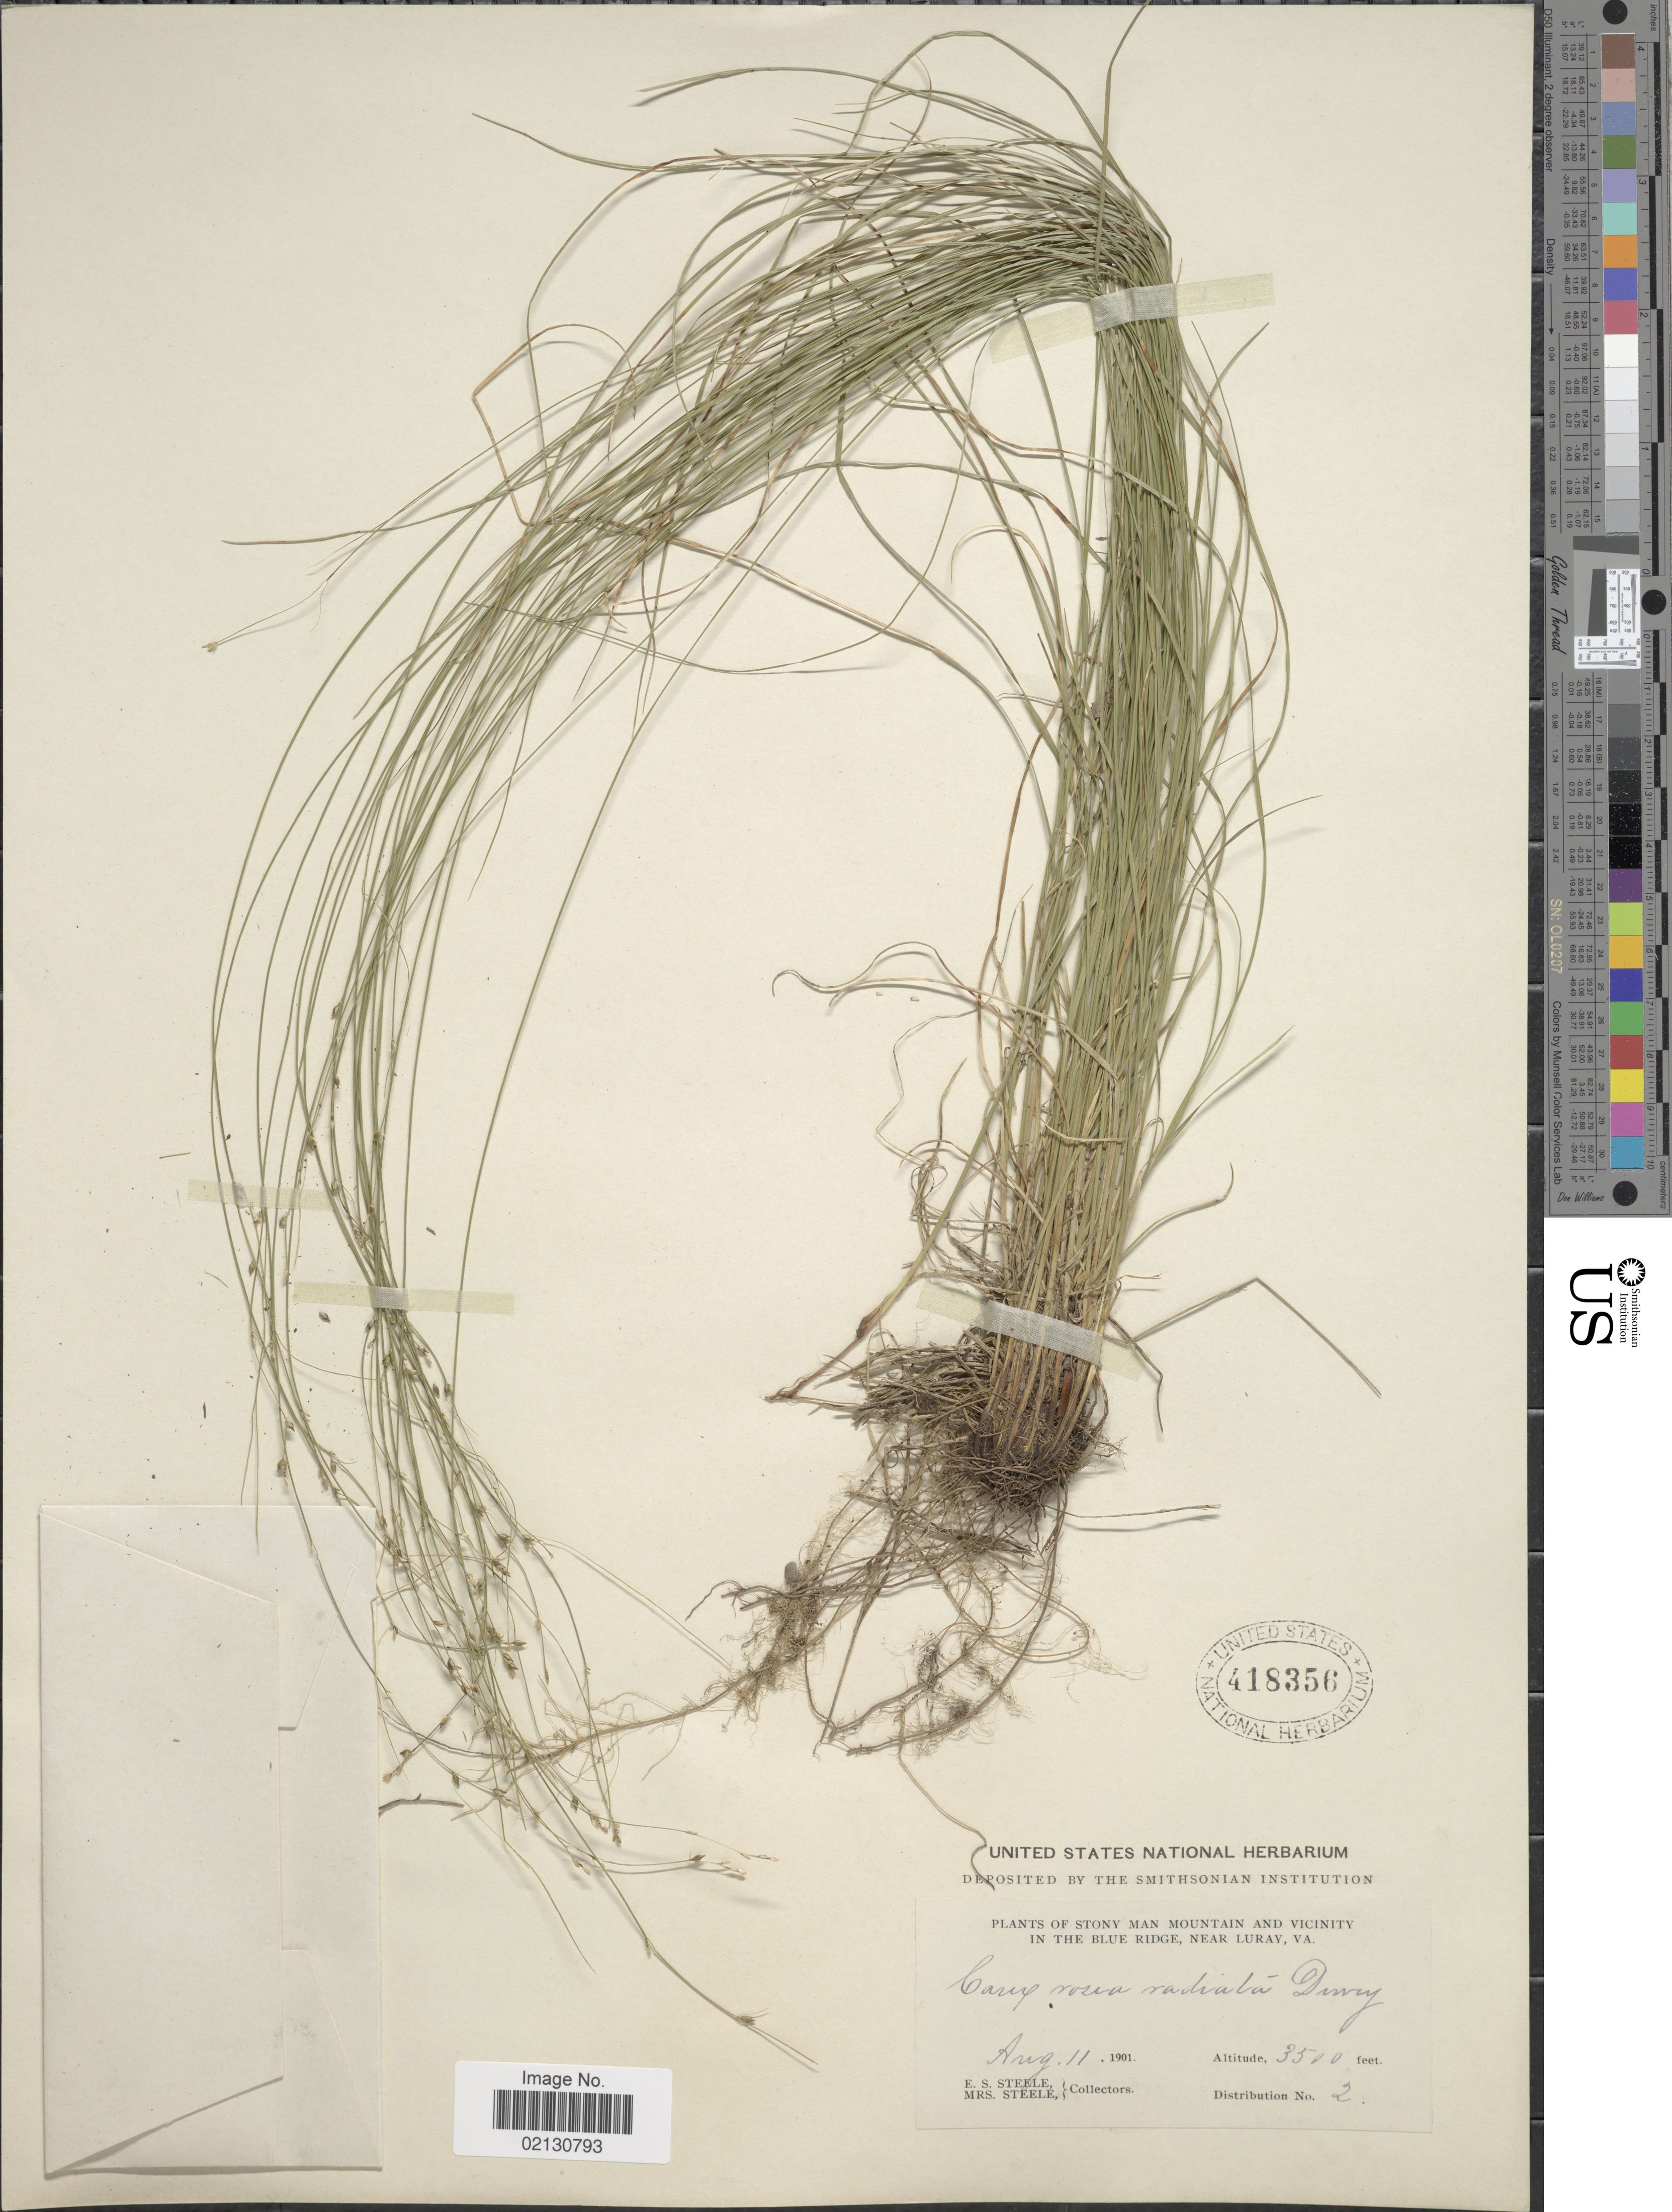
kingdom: Plantae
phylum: Tracheophyta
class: Liliopsida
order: Poales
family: Cyperaceae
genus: Carex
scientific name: Carex radiata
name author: (Wahlenb.) Small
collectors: E. Steele & Mrs. E. S. Steele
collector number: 2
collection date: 1901-08-11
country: United States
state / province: Virginia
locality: Stony Man Mountain and vicinity in the Blue Ridge, near Luray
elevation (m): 1067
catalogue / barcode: US 418356